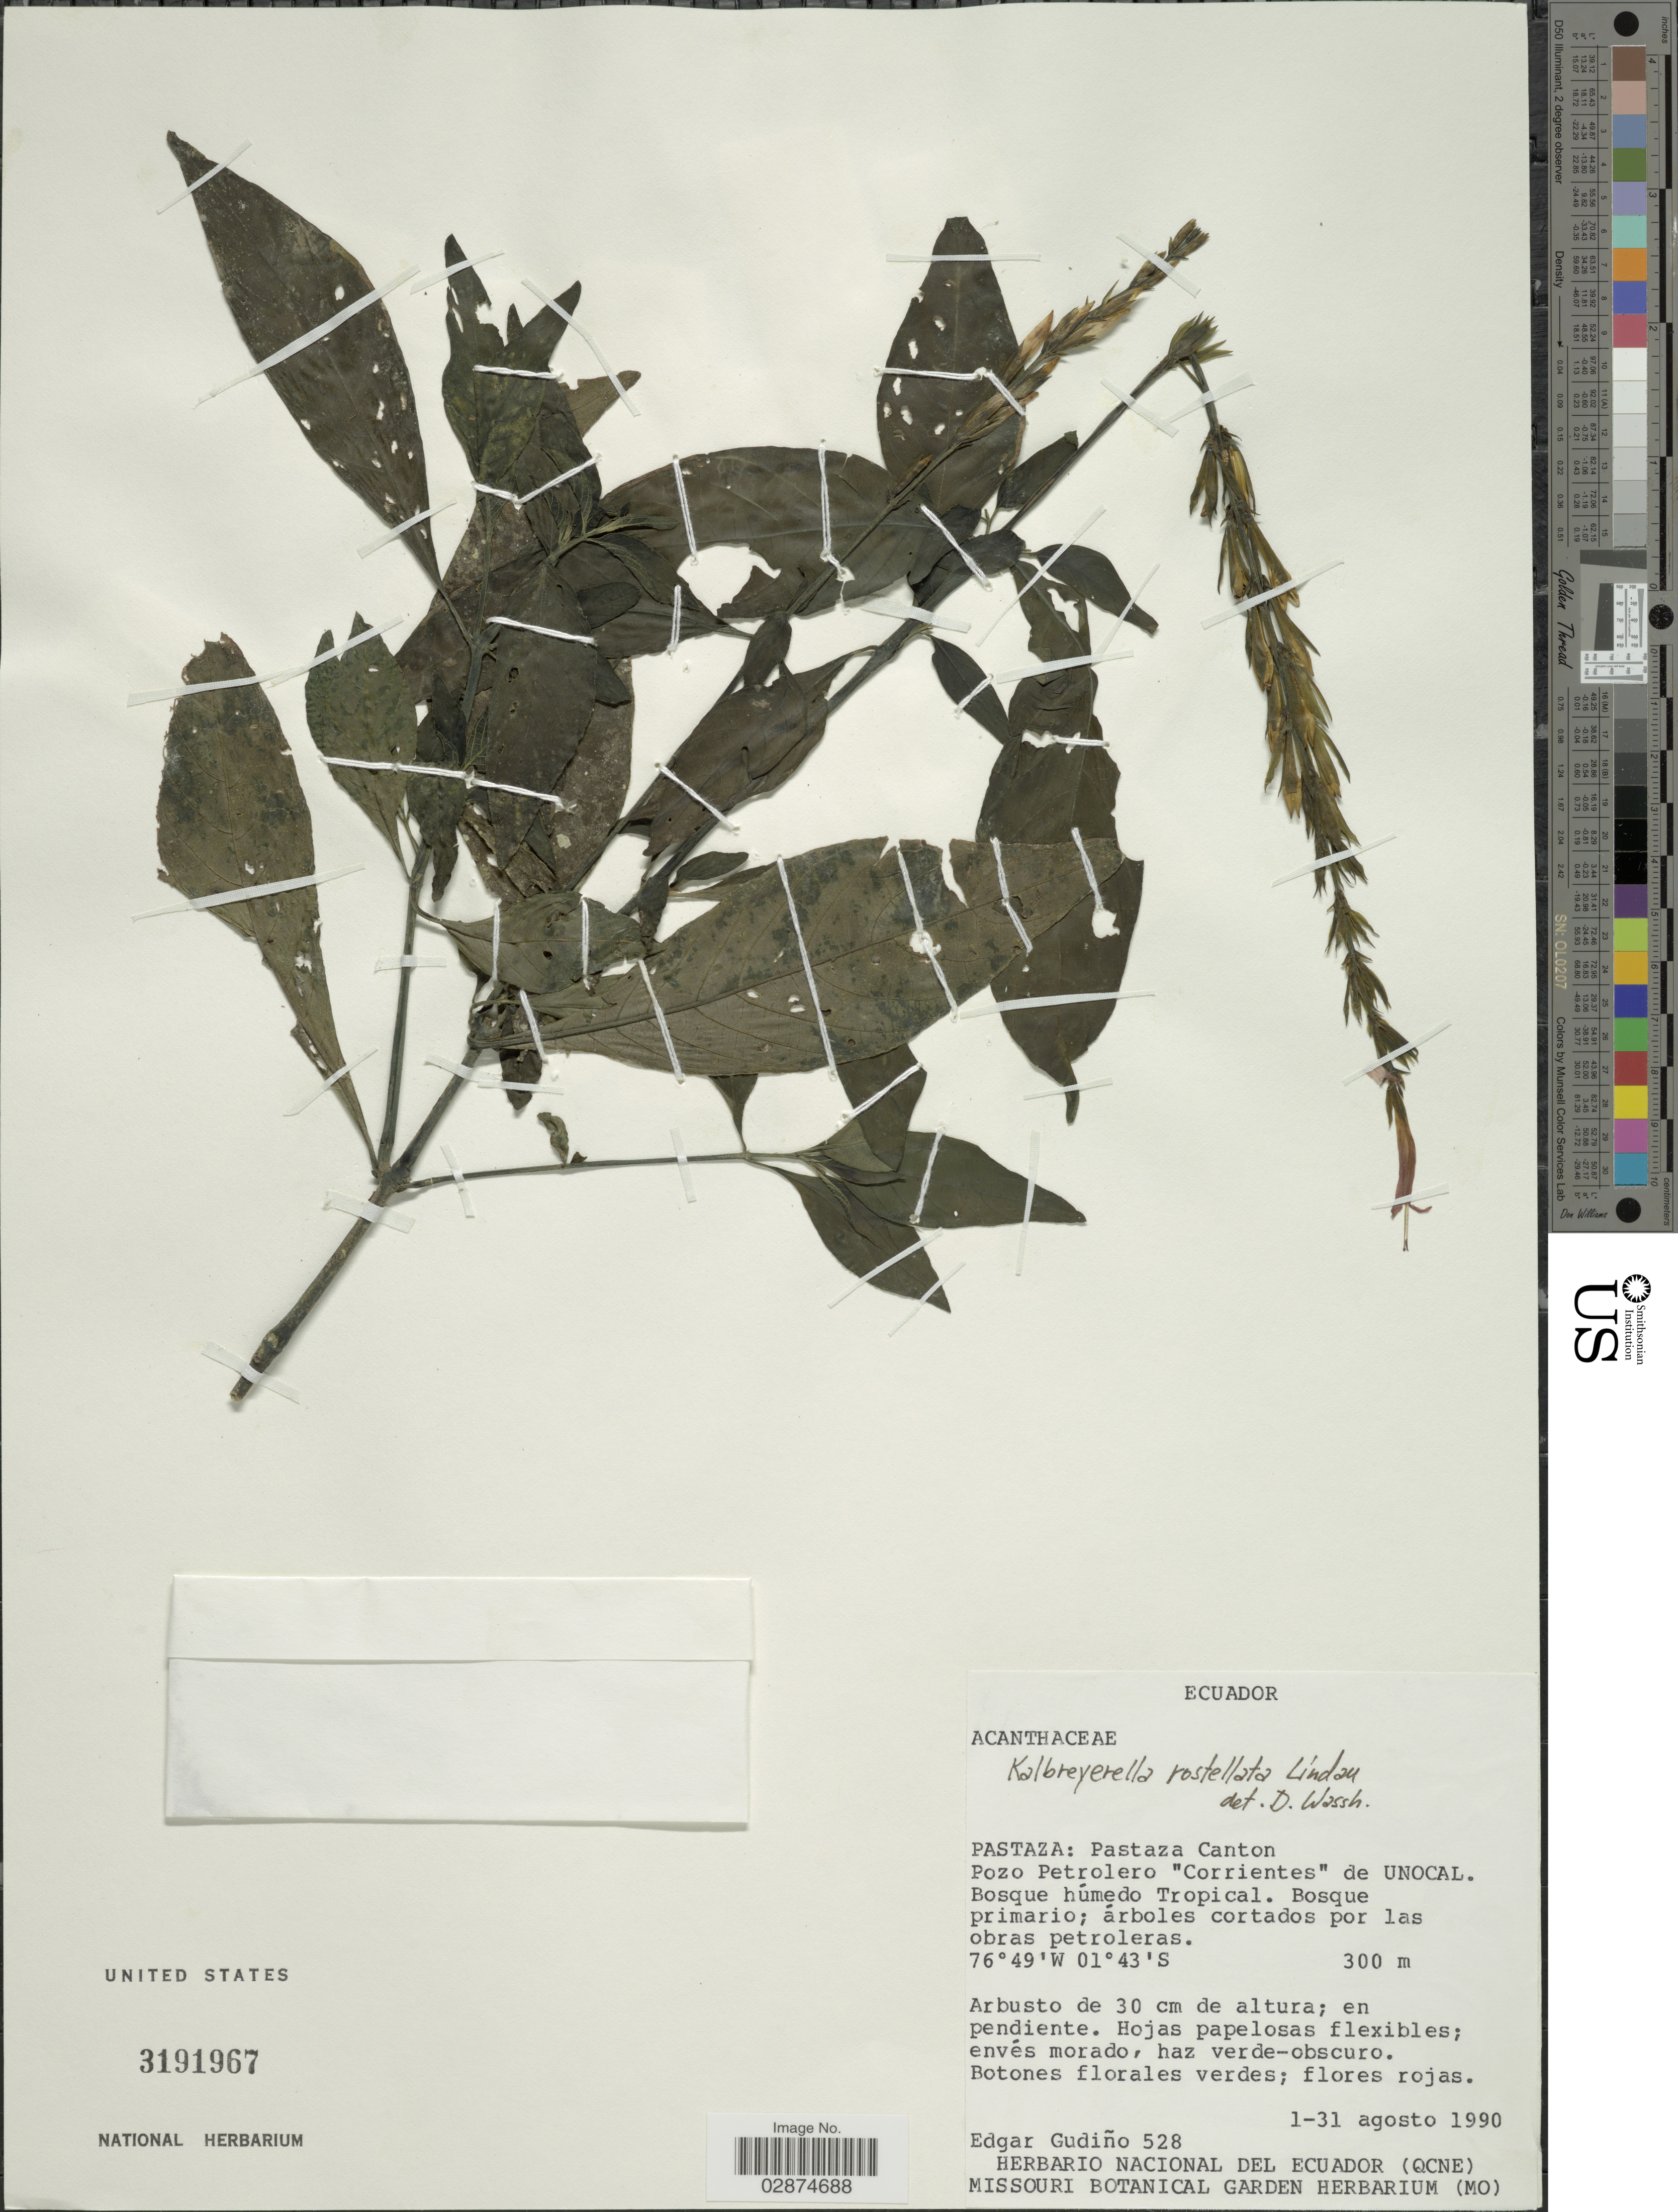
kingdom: Plantae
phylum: Tracheophyta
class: Magnoliopsida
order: Lamiales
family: Acanthaceae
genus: Kalbreyeriella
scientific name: Kalbreyeriella rostellata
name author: Lindau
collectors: E. Gudiño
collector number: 528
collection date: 1990-08-01/1990-08-31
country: Ecuador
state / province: Pastaza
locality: Pastaza Canton Pozo Petrolero "Corrientes" de UNOCAL.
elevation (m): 300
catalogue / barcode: US 3191967